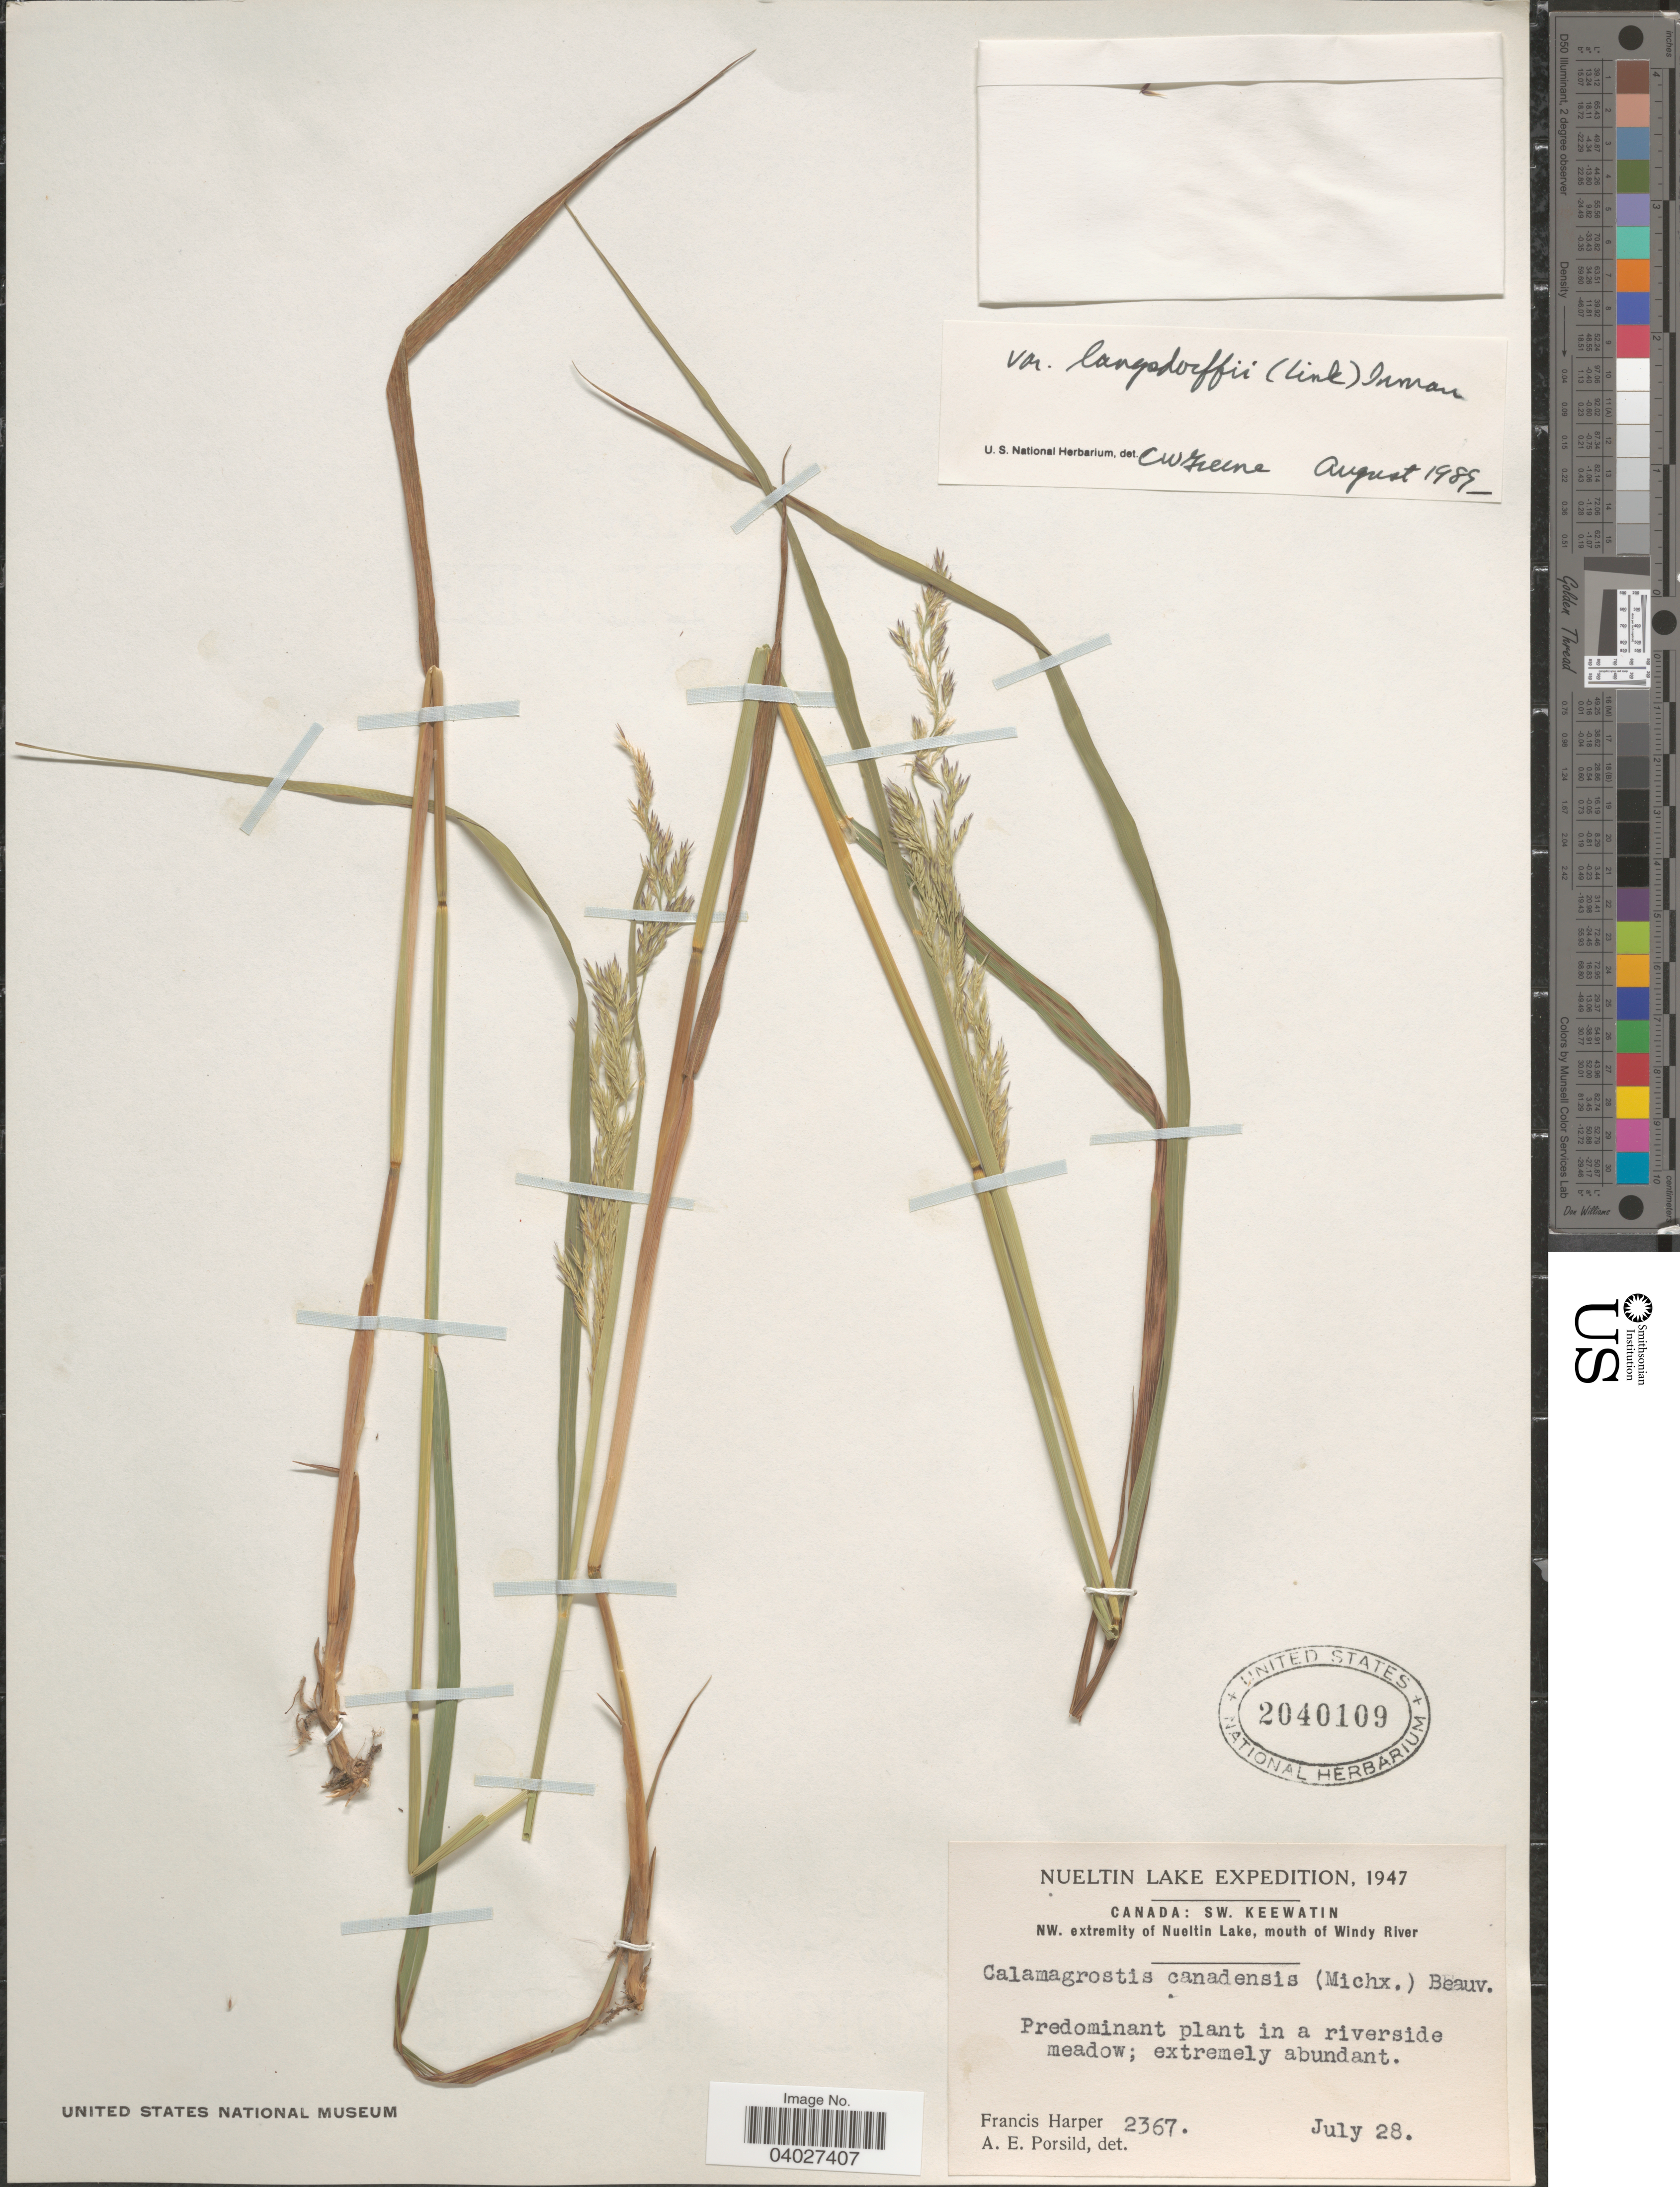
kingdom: Plantae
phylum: Tracheophyta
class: Liliopsida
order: Poales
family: Poaceae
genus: Calamagrostis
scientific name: Calamagrostis canadensis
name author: (Michx.) P. Beauv.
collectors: F. Harper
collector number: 2367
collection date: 1947-07-28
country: Canada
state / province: Nunavut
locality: Nueltin Lake. SW. Keewatin. NW. extremity of Nueltin Lake, mouth of Windy River.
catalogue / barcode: US 2040109